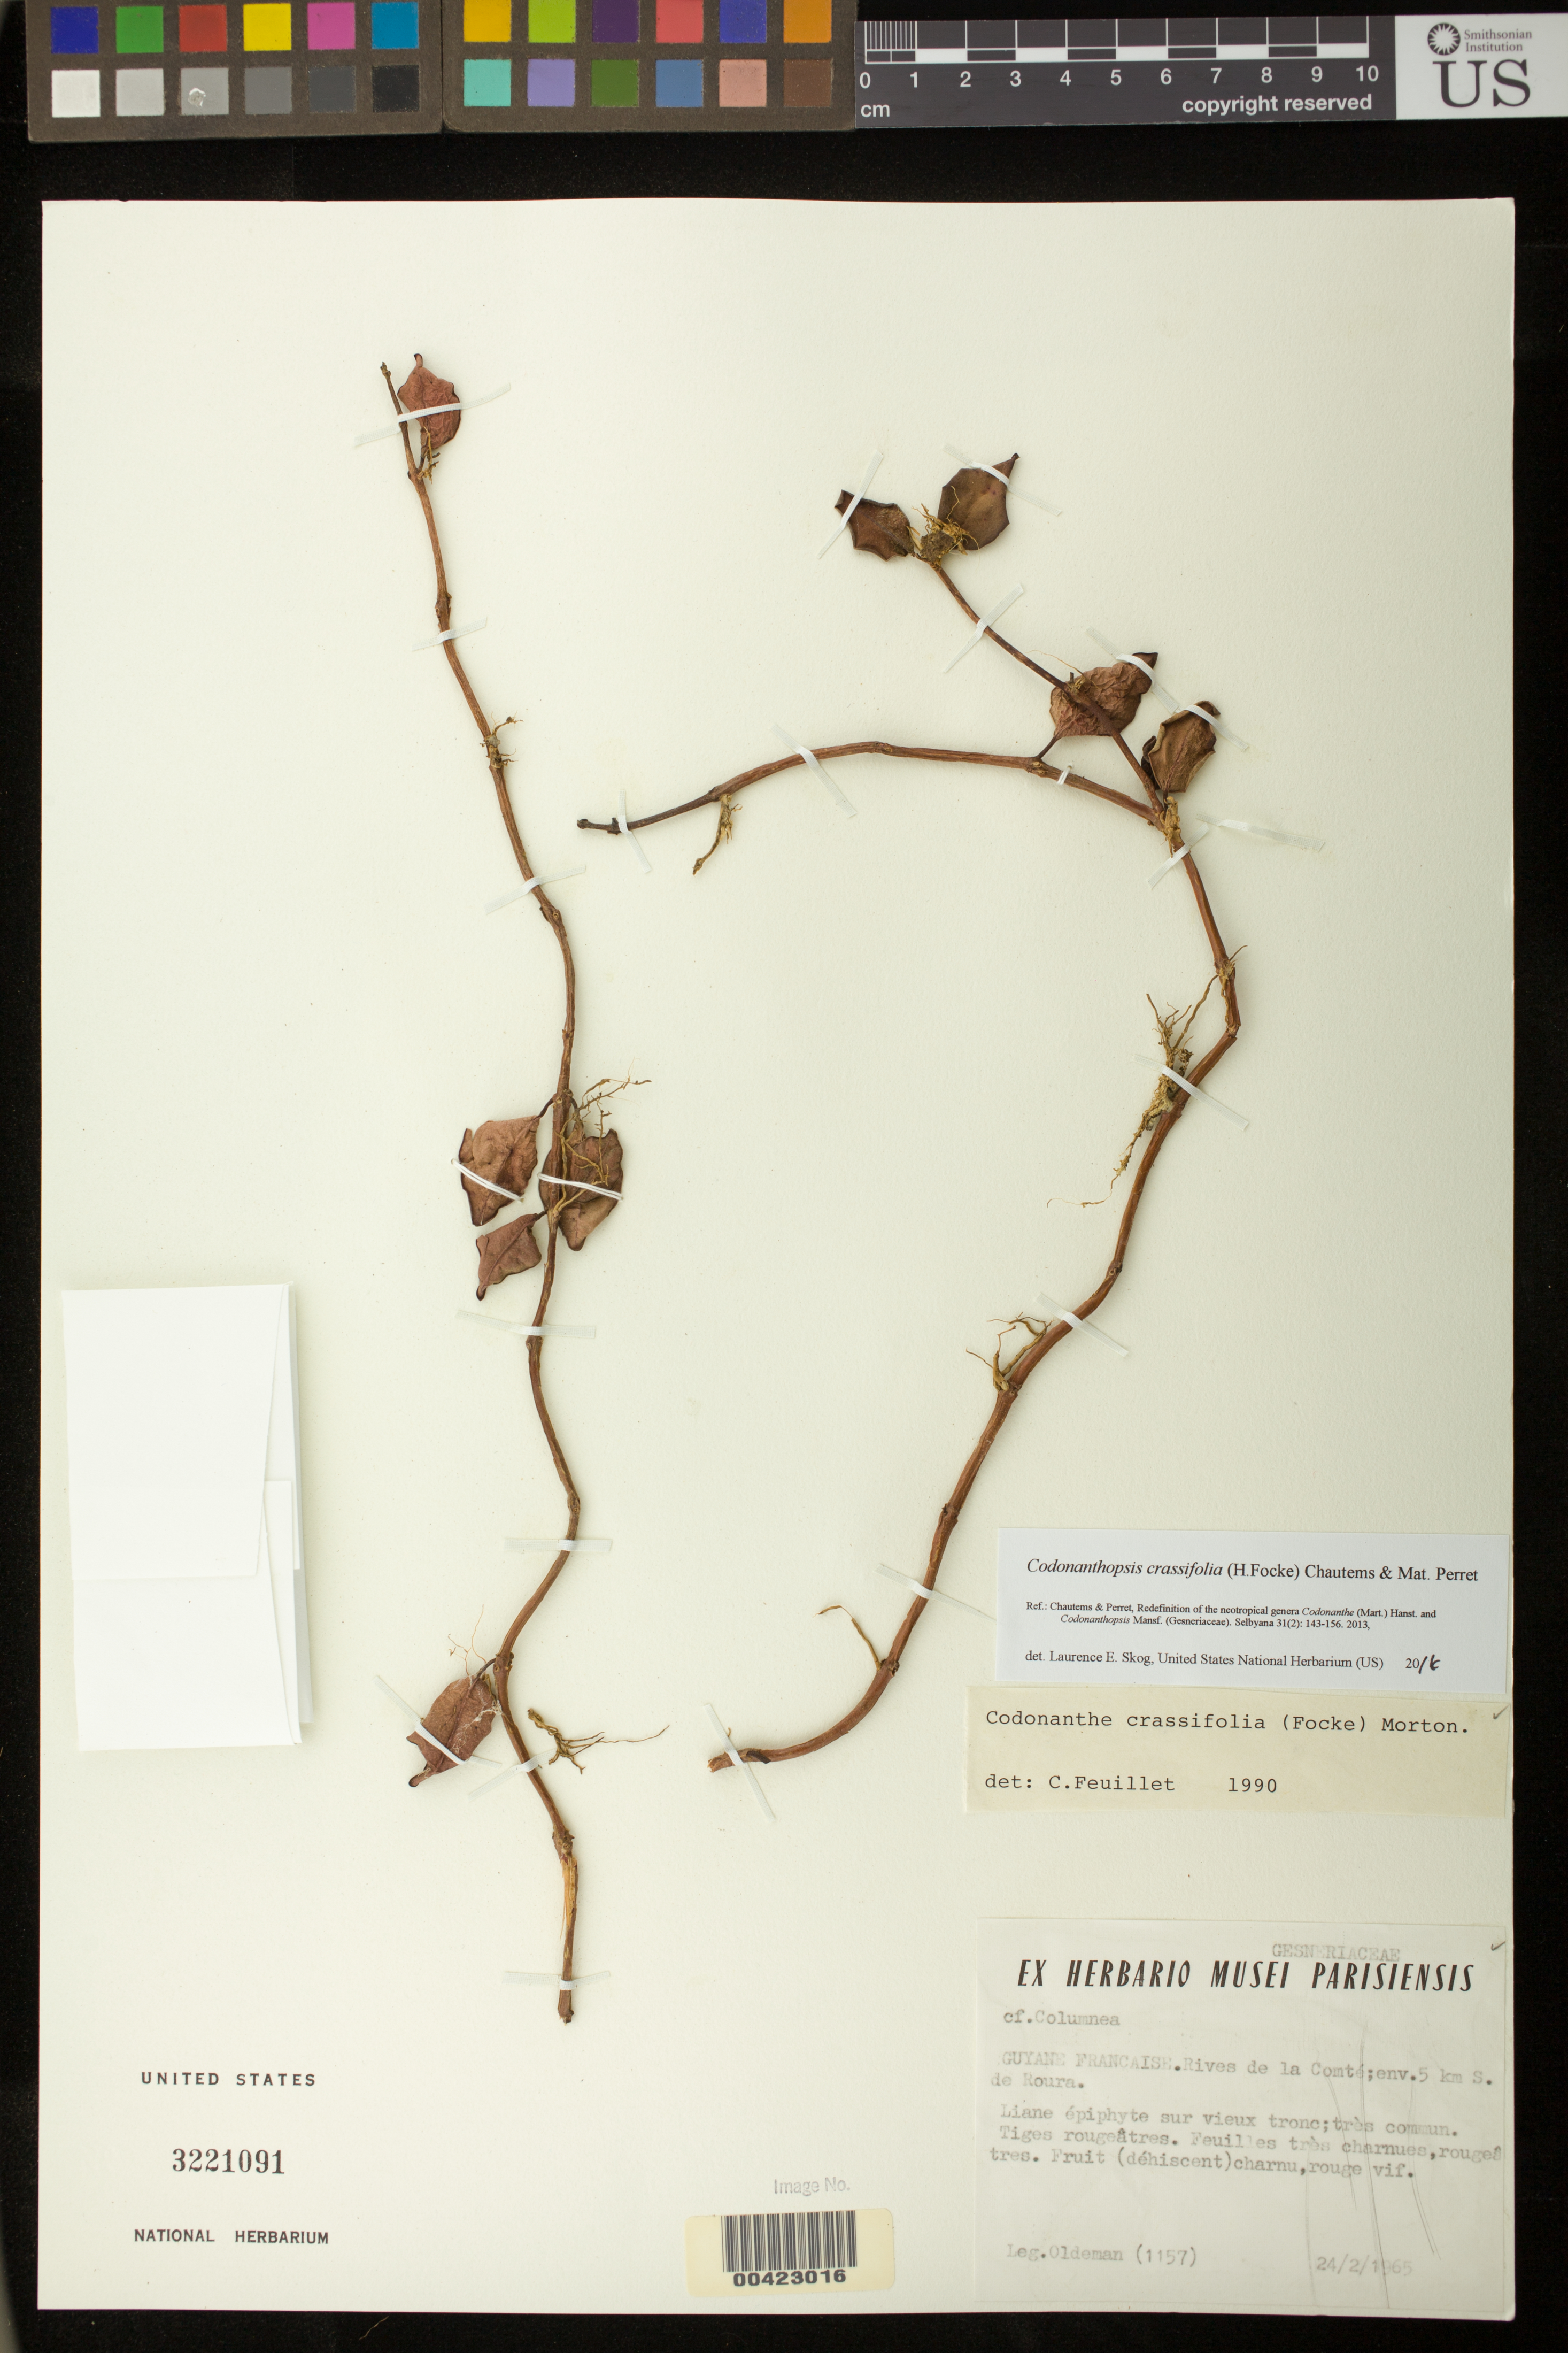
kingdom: Plantae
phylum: Tracheophyta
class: Magnoliopsida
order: Lamiales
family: Gesneriaceae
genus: Codonanthopsis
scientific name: Codonanthopsis crassifolia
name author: (H. Focke) Chautems & Mat.Perret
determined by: Skog, Laurence E.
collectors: R. Oldeman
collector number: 1157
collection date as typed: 24 Feb 1965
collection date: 1965-02-24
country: French Guiana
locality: Rives de la Comté; env. 5 km S de Roura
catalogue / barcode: US 3221091